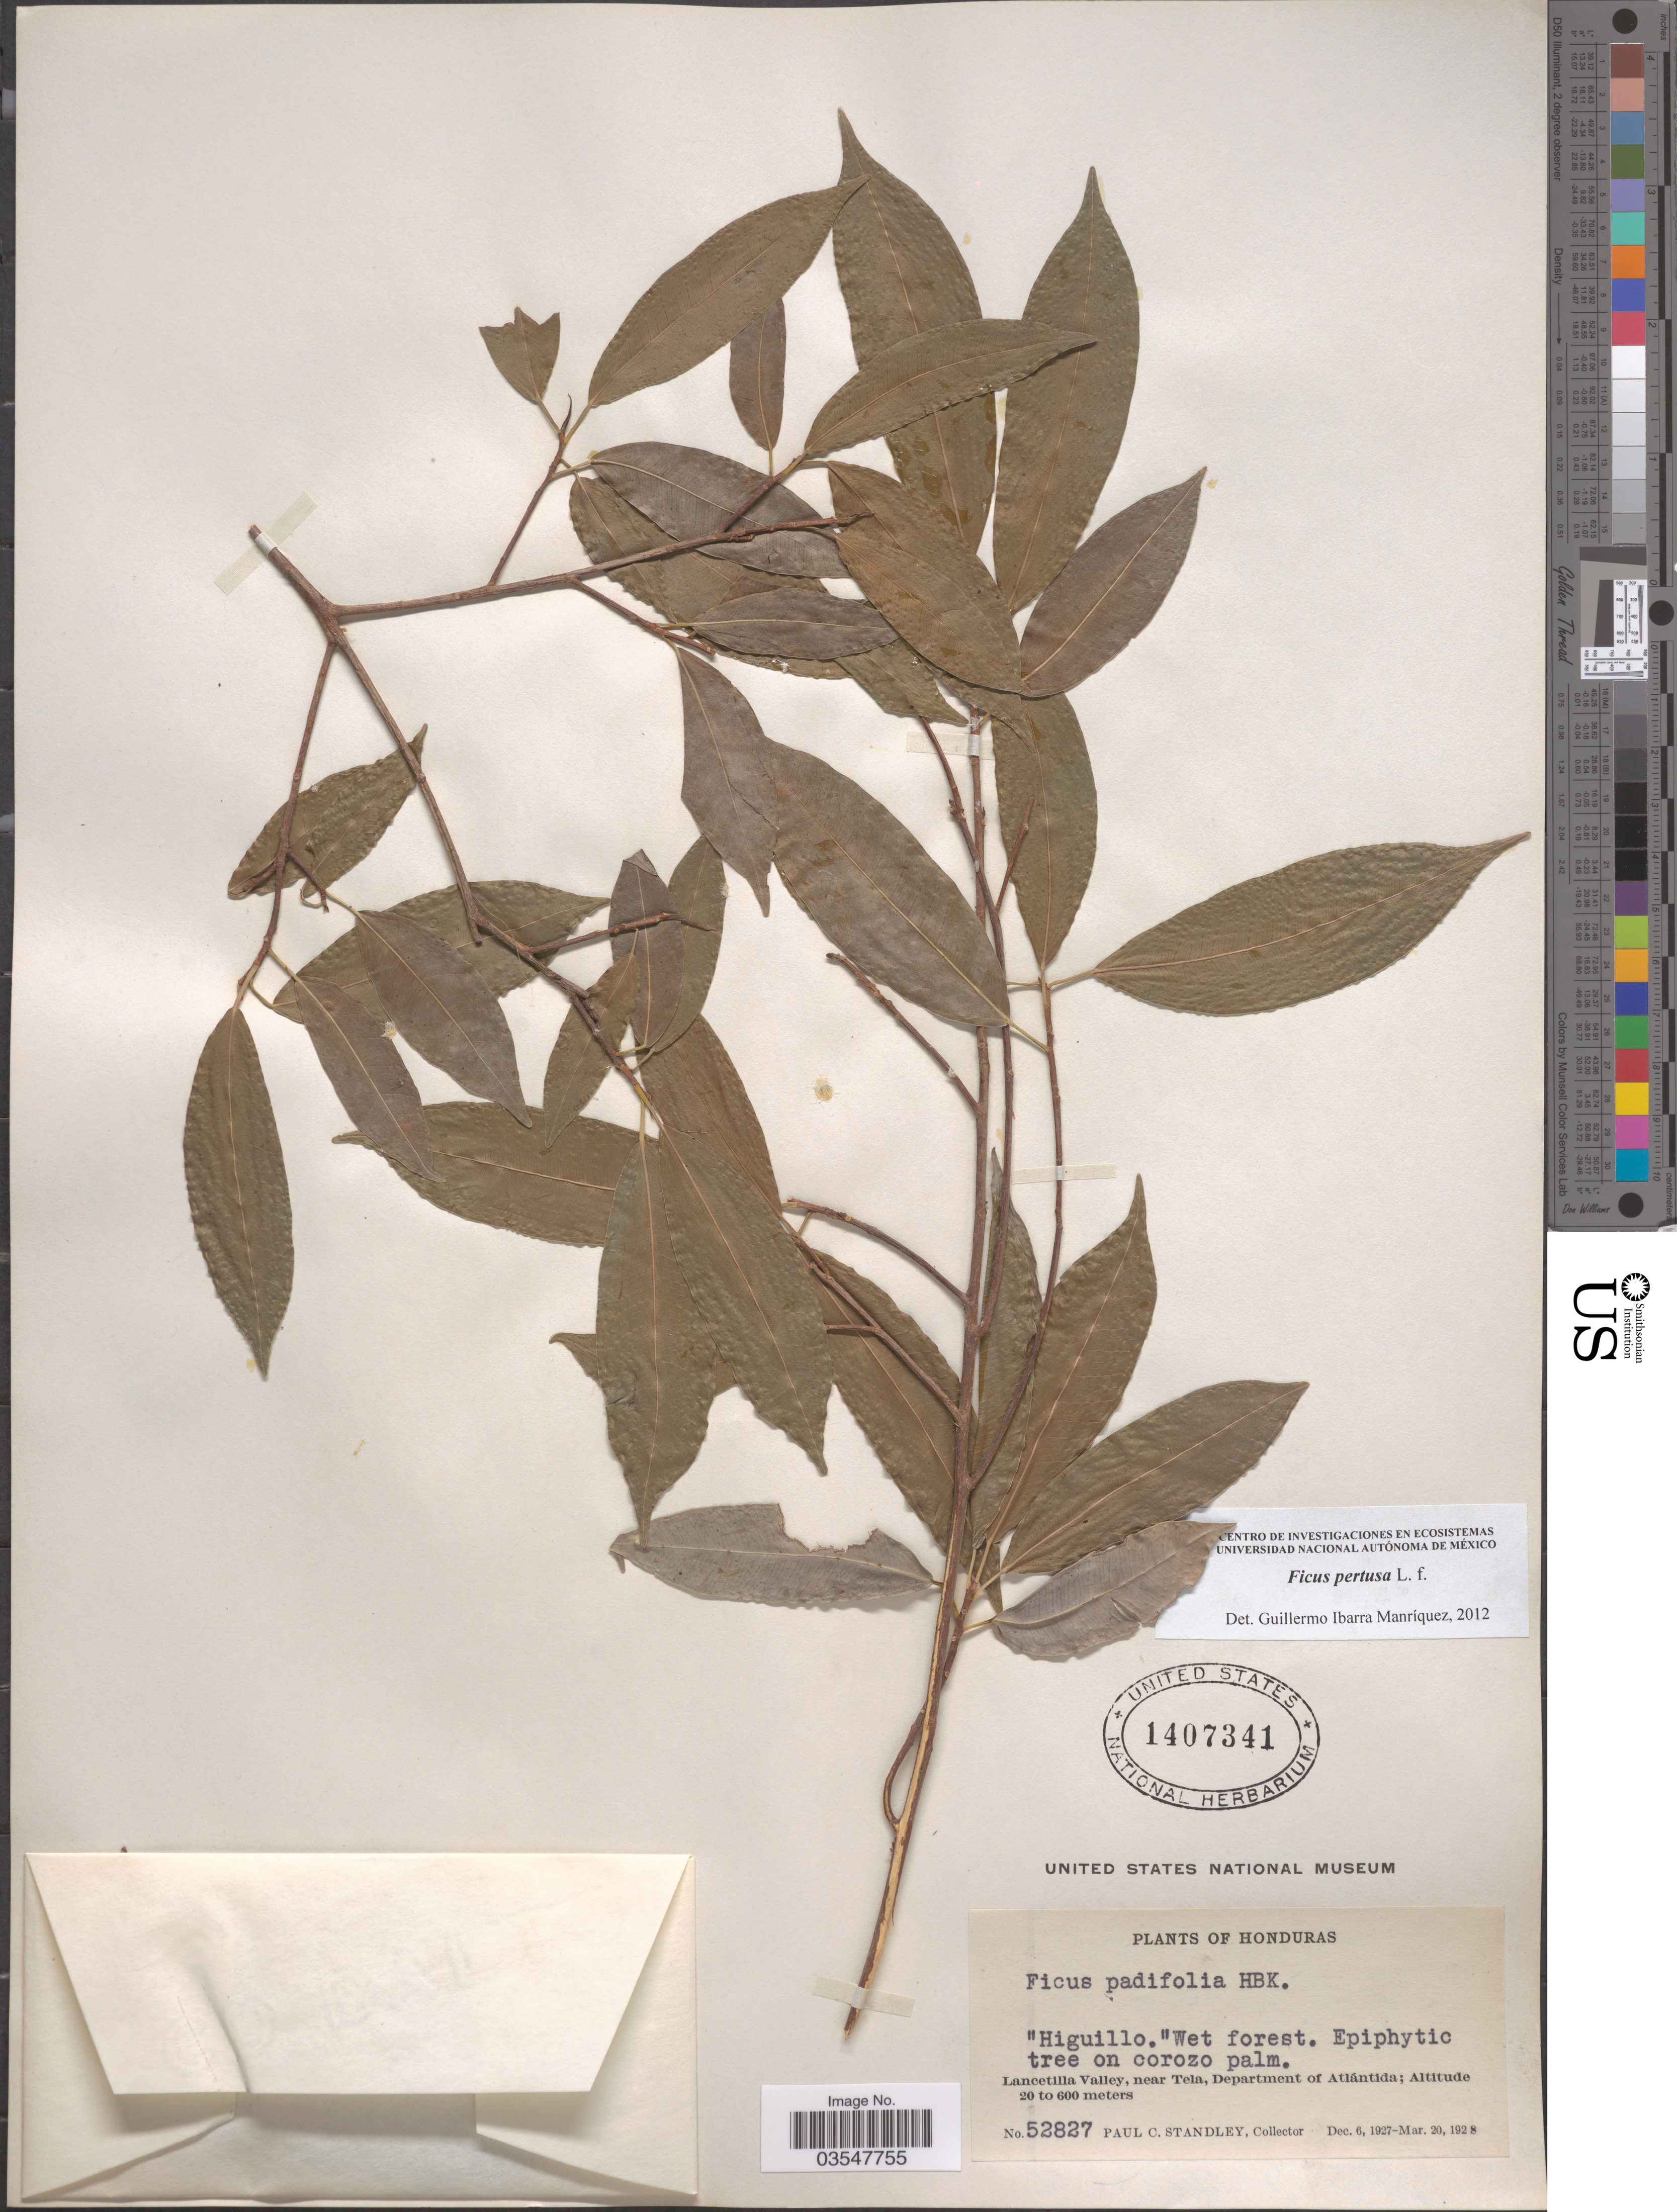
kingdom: Plantae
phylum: Tracheophyta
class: Magnoliopsida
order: Rosales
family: Moraceae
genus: Ficus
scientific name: Ficus pertusa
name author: L. f.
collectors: P. C. Standley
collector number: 52827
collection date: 1927-12-06/1928-03-20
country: Honduras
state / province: Atlantida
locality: Lancetilla Valley, near Tela, Department of Atlántida.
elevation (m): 20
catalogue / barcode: US 1407341